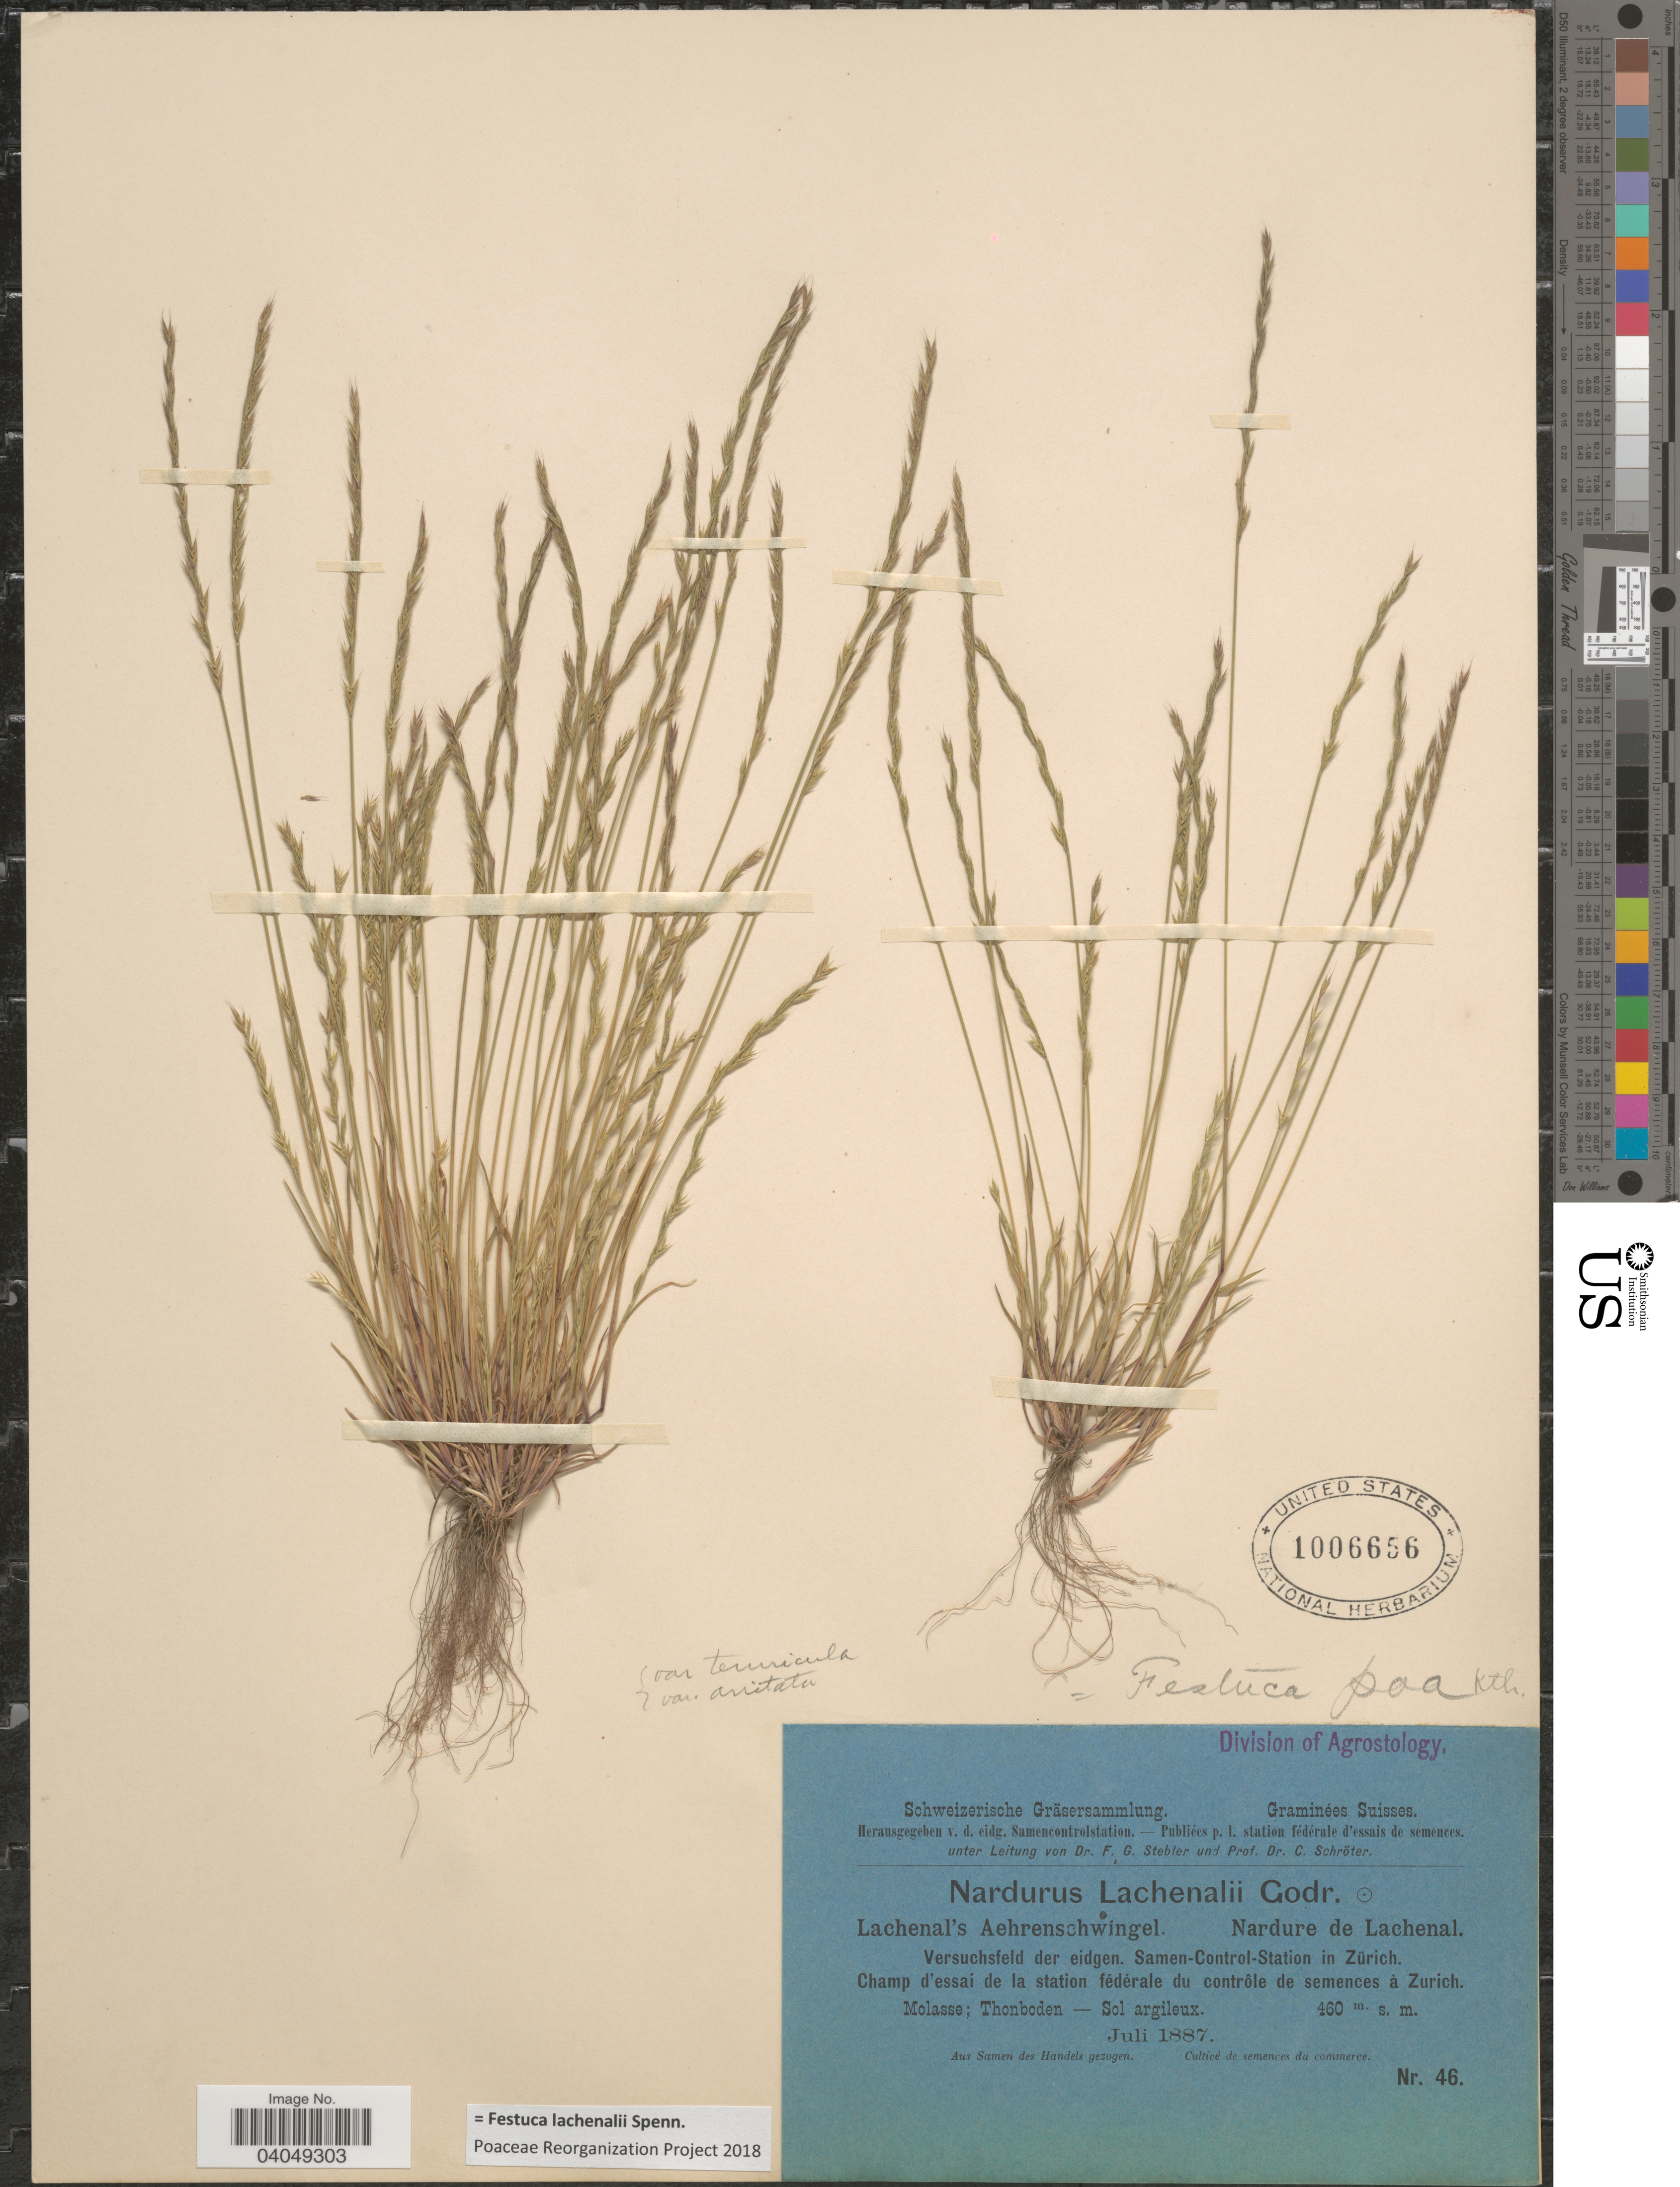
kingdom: Plantae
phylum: Tracheophyta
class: Liliopsida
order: Poales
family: Poaceae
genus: Festuca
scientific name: Festuca lachenalii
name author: Spenn.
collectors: Stebler, F.G. & Schröter, C.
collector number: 46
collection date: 1887-07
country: Switzerland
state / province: Zurich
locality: Suisses. Versuchsfeld der eidgen. Samen-Control-Station in Zürich. Champ d'essai de la station fédérale du contrôle de semences à Zurich.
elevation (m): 460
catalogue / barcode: US 1006656